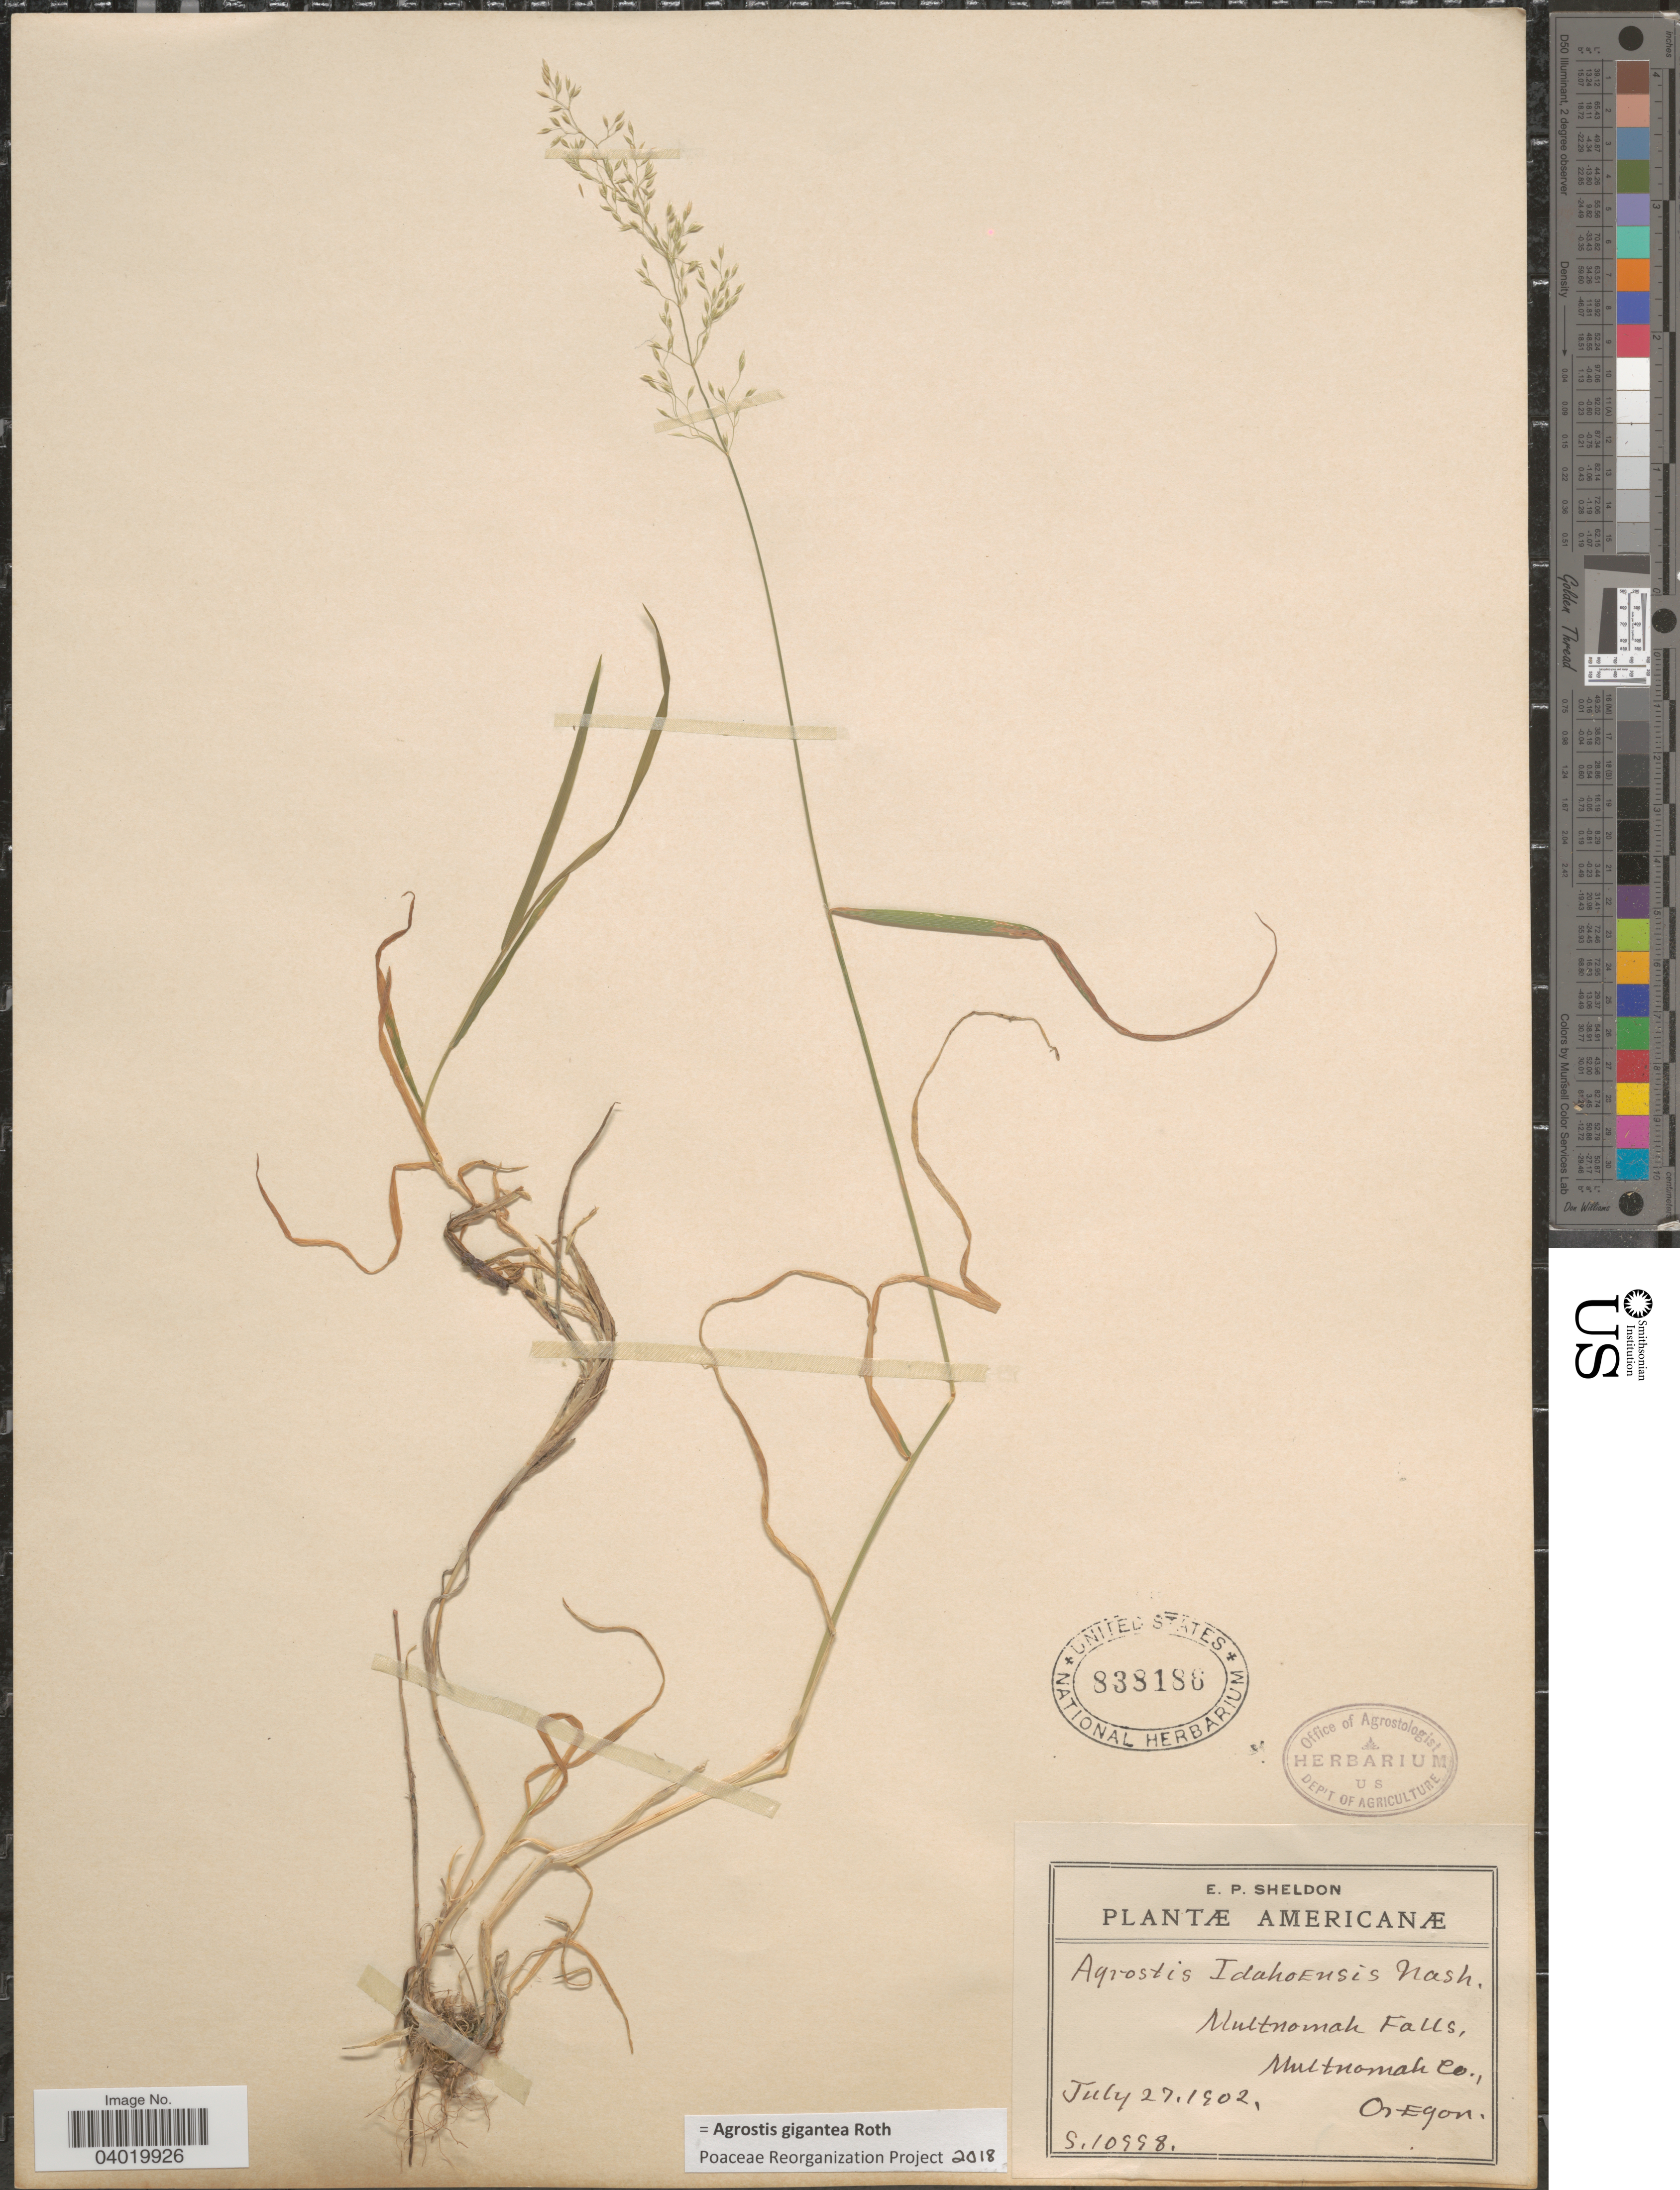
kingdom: Plantae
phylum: Tracheophyta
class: Liliopsida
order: Poales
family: Poaceae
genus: Agrostis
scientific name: Agrostis gigantea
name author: Roth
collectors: E. P. Sheldon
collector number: S.10998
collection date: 1902-07-27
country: United States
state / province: Oregon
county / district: Multnomah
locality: Multnomah Falls, Multnomah Co.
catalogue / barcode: US 838186